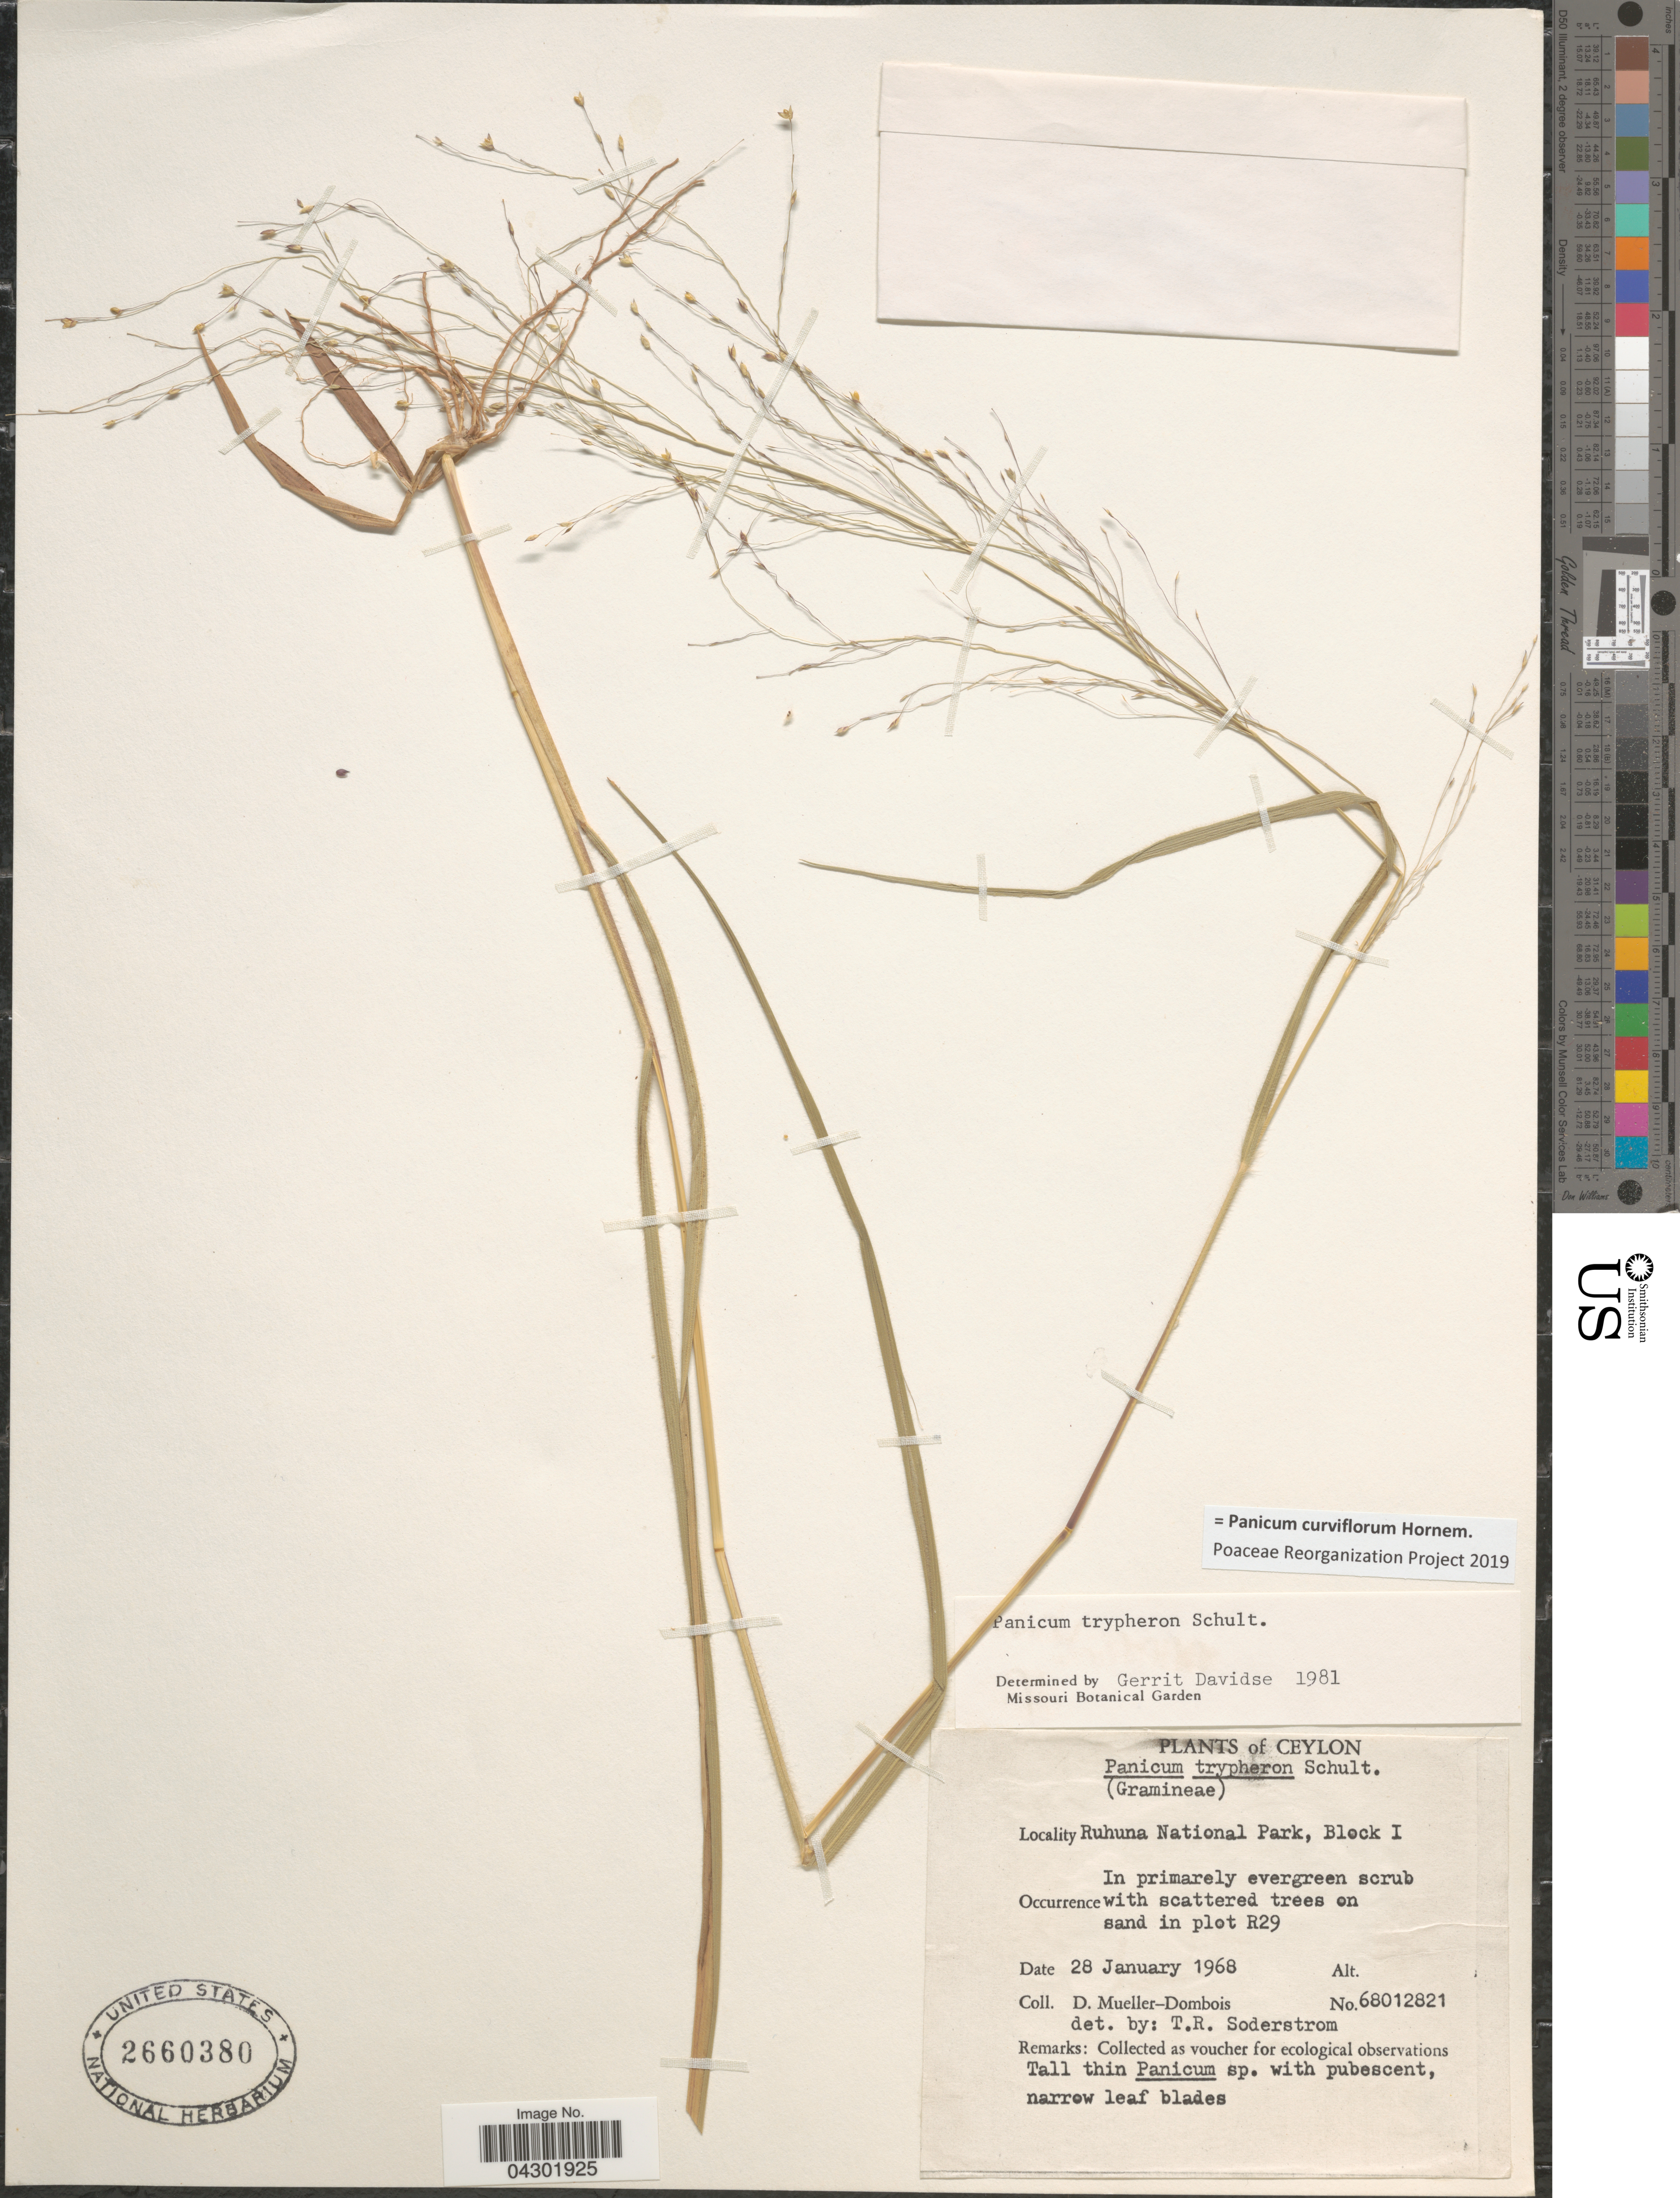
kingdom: Plantae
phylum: Tracheophyta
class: Liliopsida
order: Poales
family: Poaceae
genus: Panicum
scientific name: Panicum curviflorum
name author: Hornem.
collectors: D. Mueller-Dombois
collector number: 68012821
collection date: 1968-01-28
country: Sri Lanka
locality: Ceylon. Ruhuna National Park, Block I. In primarely evergreen scrub with scattered trees on sand in plot R29.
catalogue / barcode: US 2660380